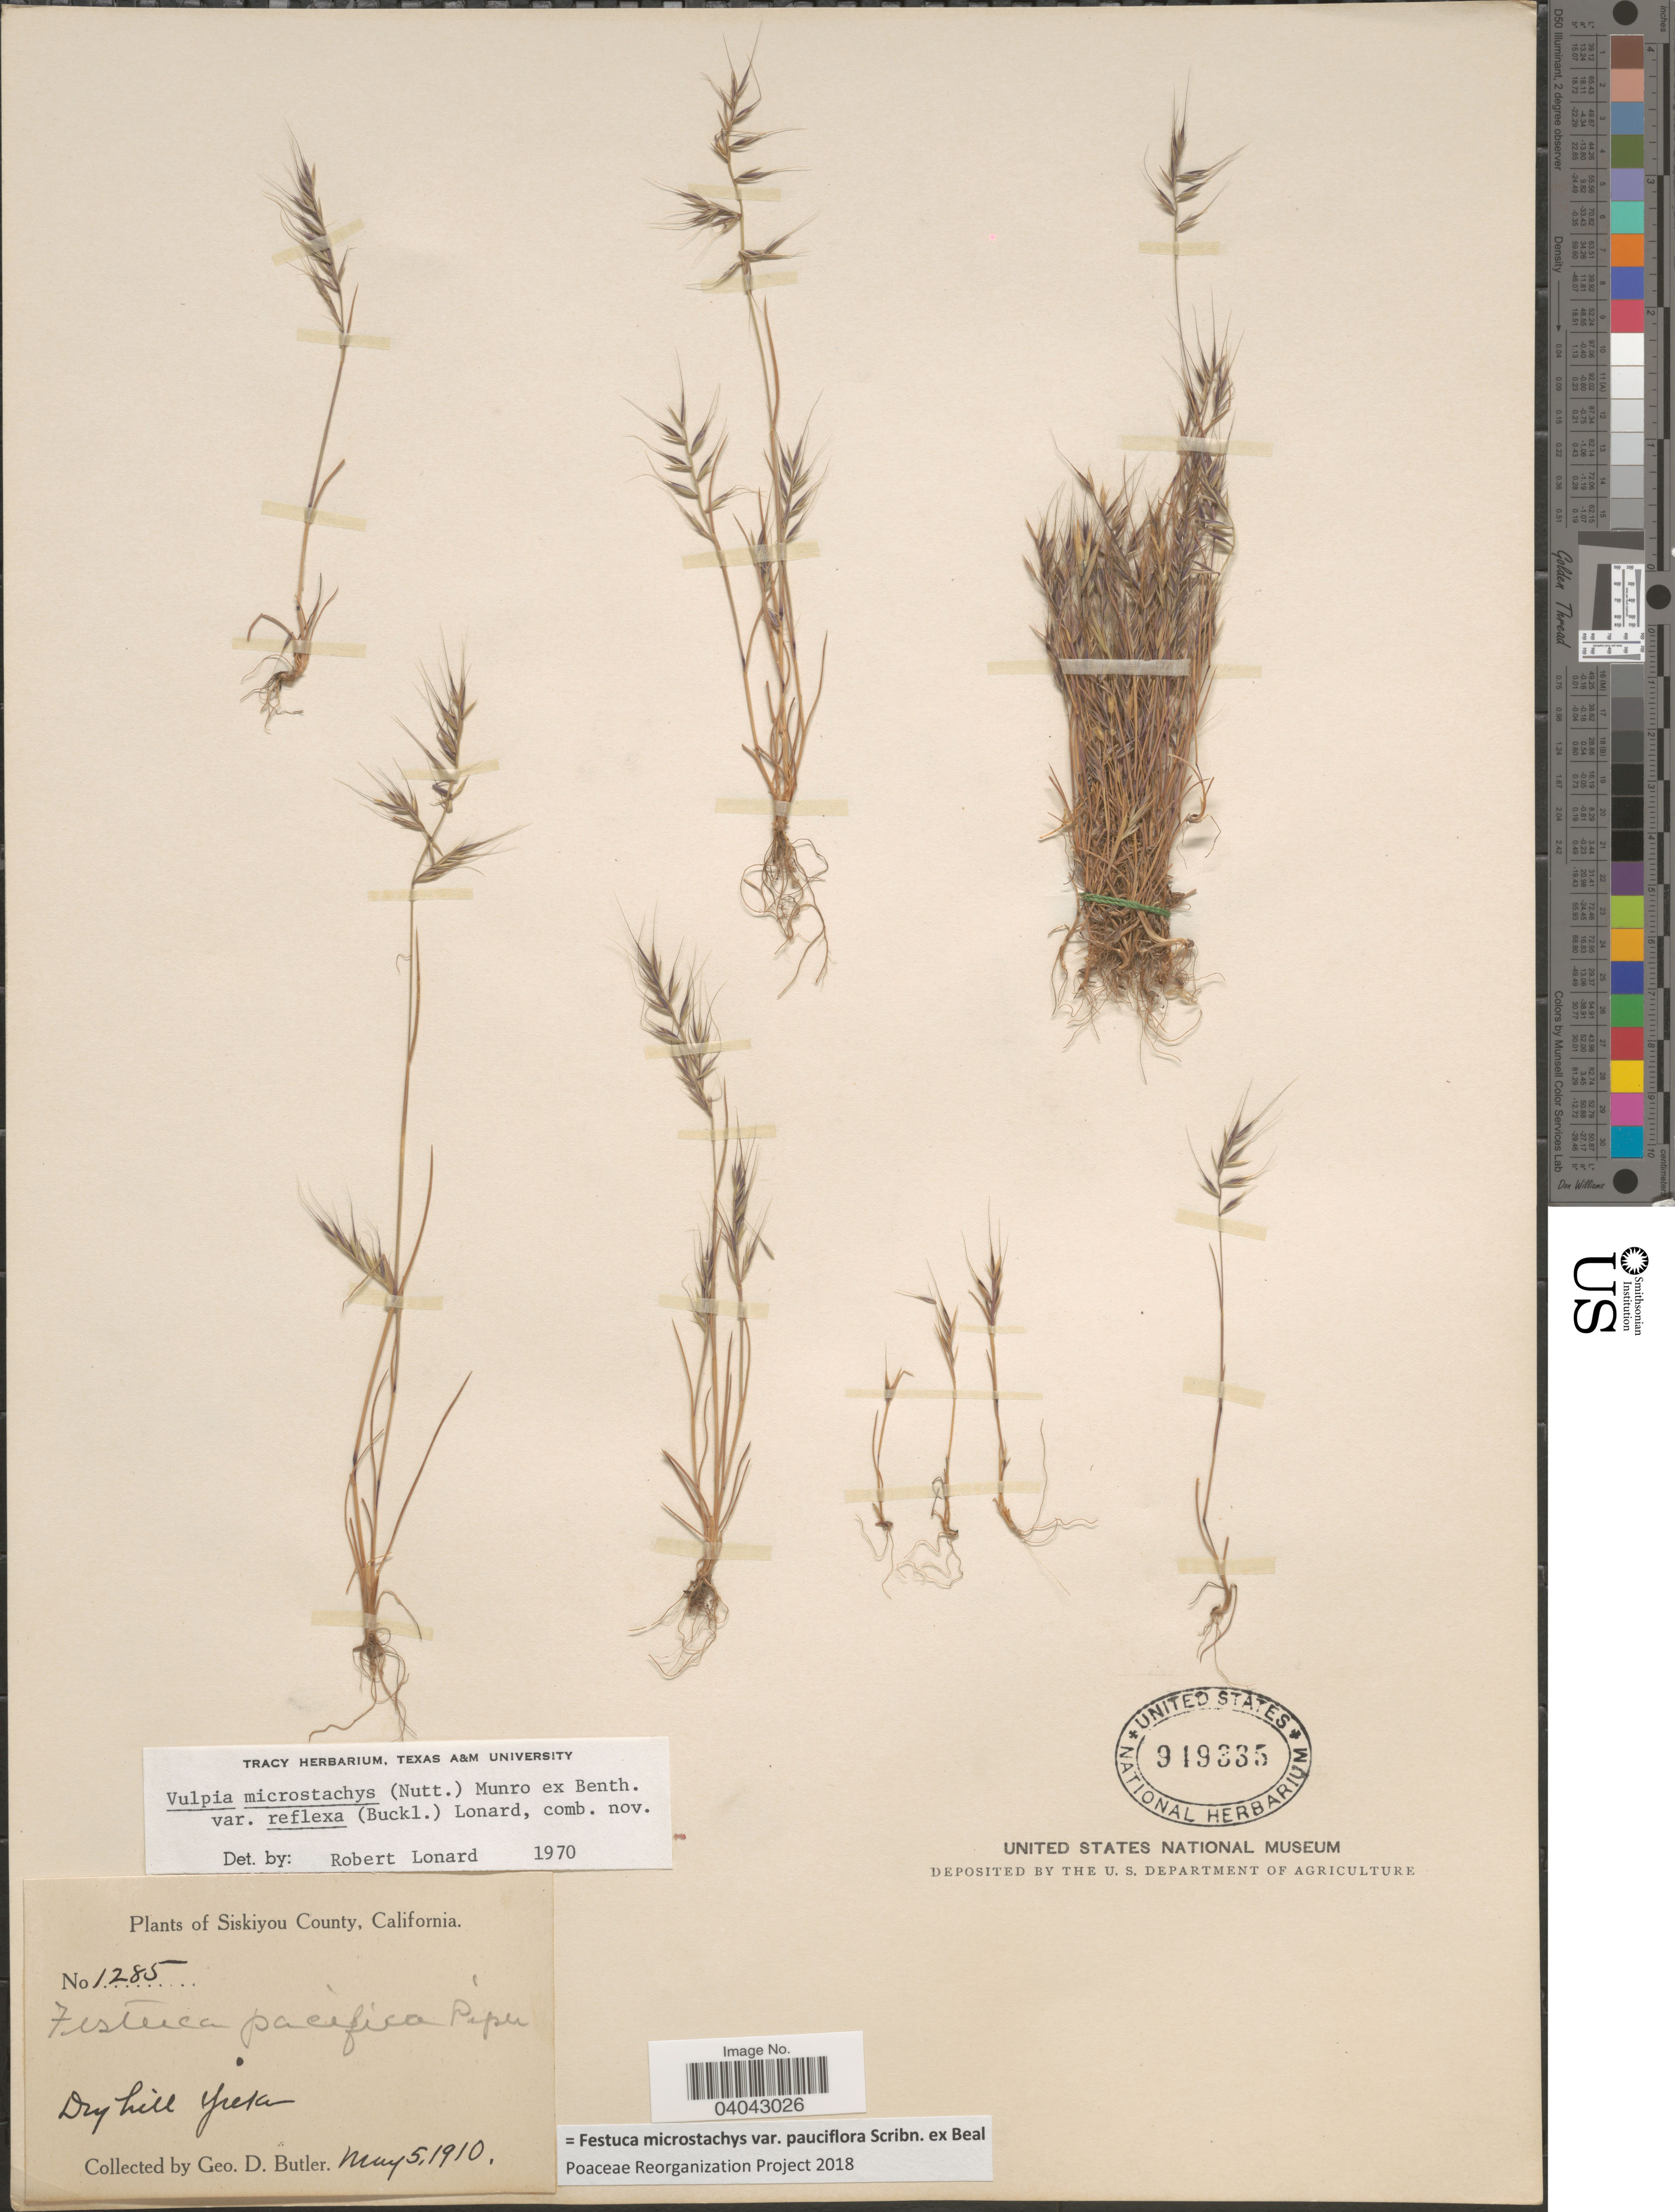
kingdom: Plantae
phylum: Tracheophyta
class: Liliopsida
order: Poales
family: Poaceae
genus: Festuca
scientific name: Festuca microstachys var. pauciflora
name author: Scribn. ex W.J. Beal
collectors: G. D. Butler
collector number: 1285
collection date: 1910-05-05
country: United States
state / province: California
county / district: Siskiyou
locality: Siskiyou County. Dry hills Yreka.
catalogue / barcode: US 949335